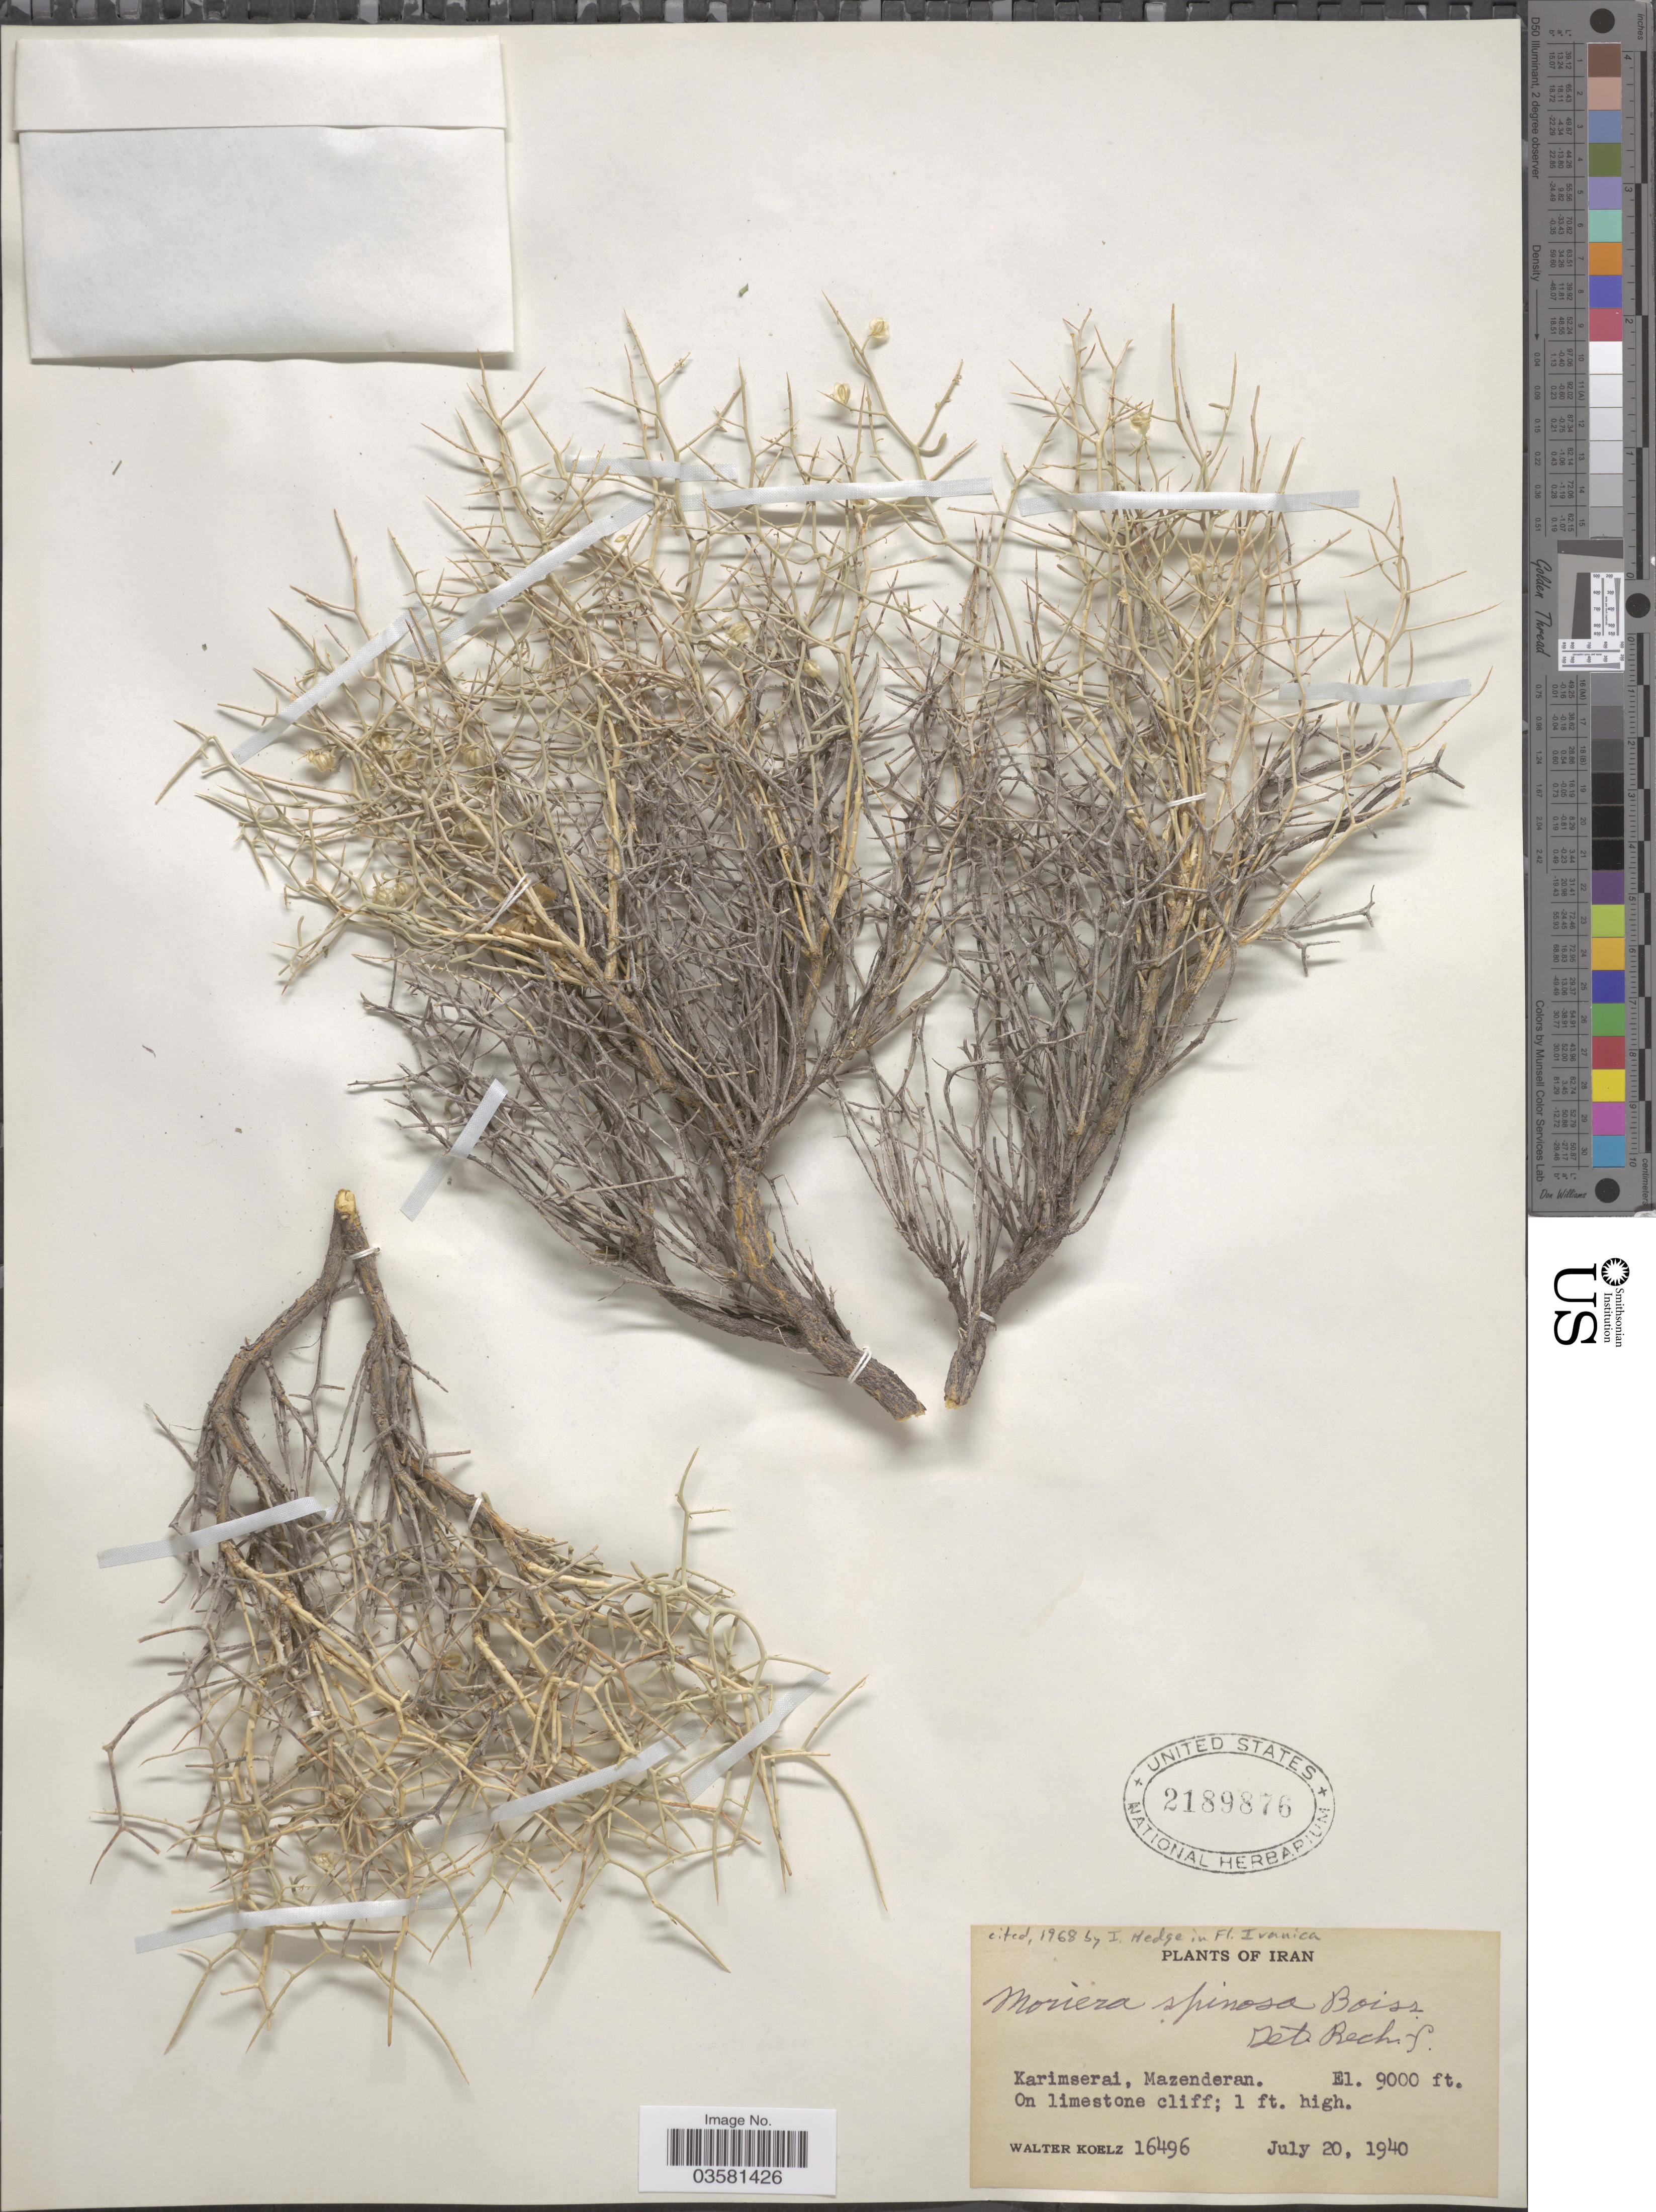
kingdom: Plantae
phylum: Tracheophyta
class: Magnoliopsida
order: Brassicales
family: Brassicaceae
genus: Moriera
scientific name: Moriera spinosa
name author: Boiss.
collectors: W. N. Koelz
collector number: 16496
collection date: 1940-07-20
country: Iran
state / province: Mazandaran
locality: Karimserai, Mazenderan.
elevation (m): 2743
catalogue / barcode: US 2189876